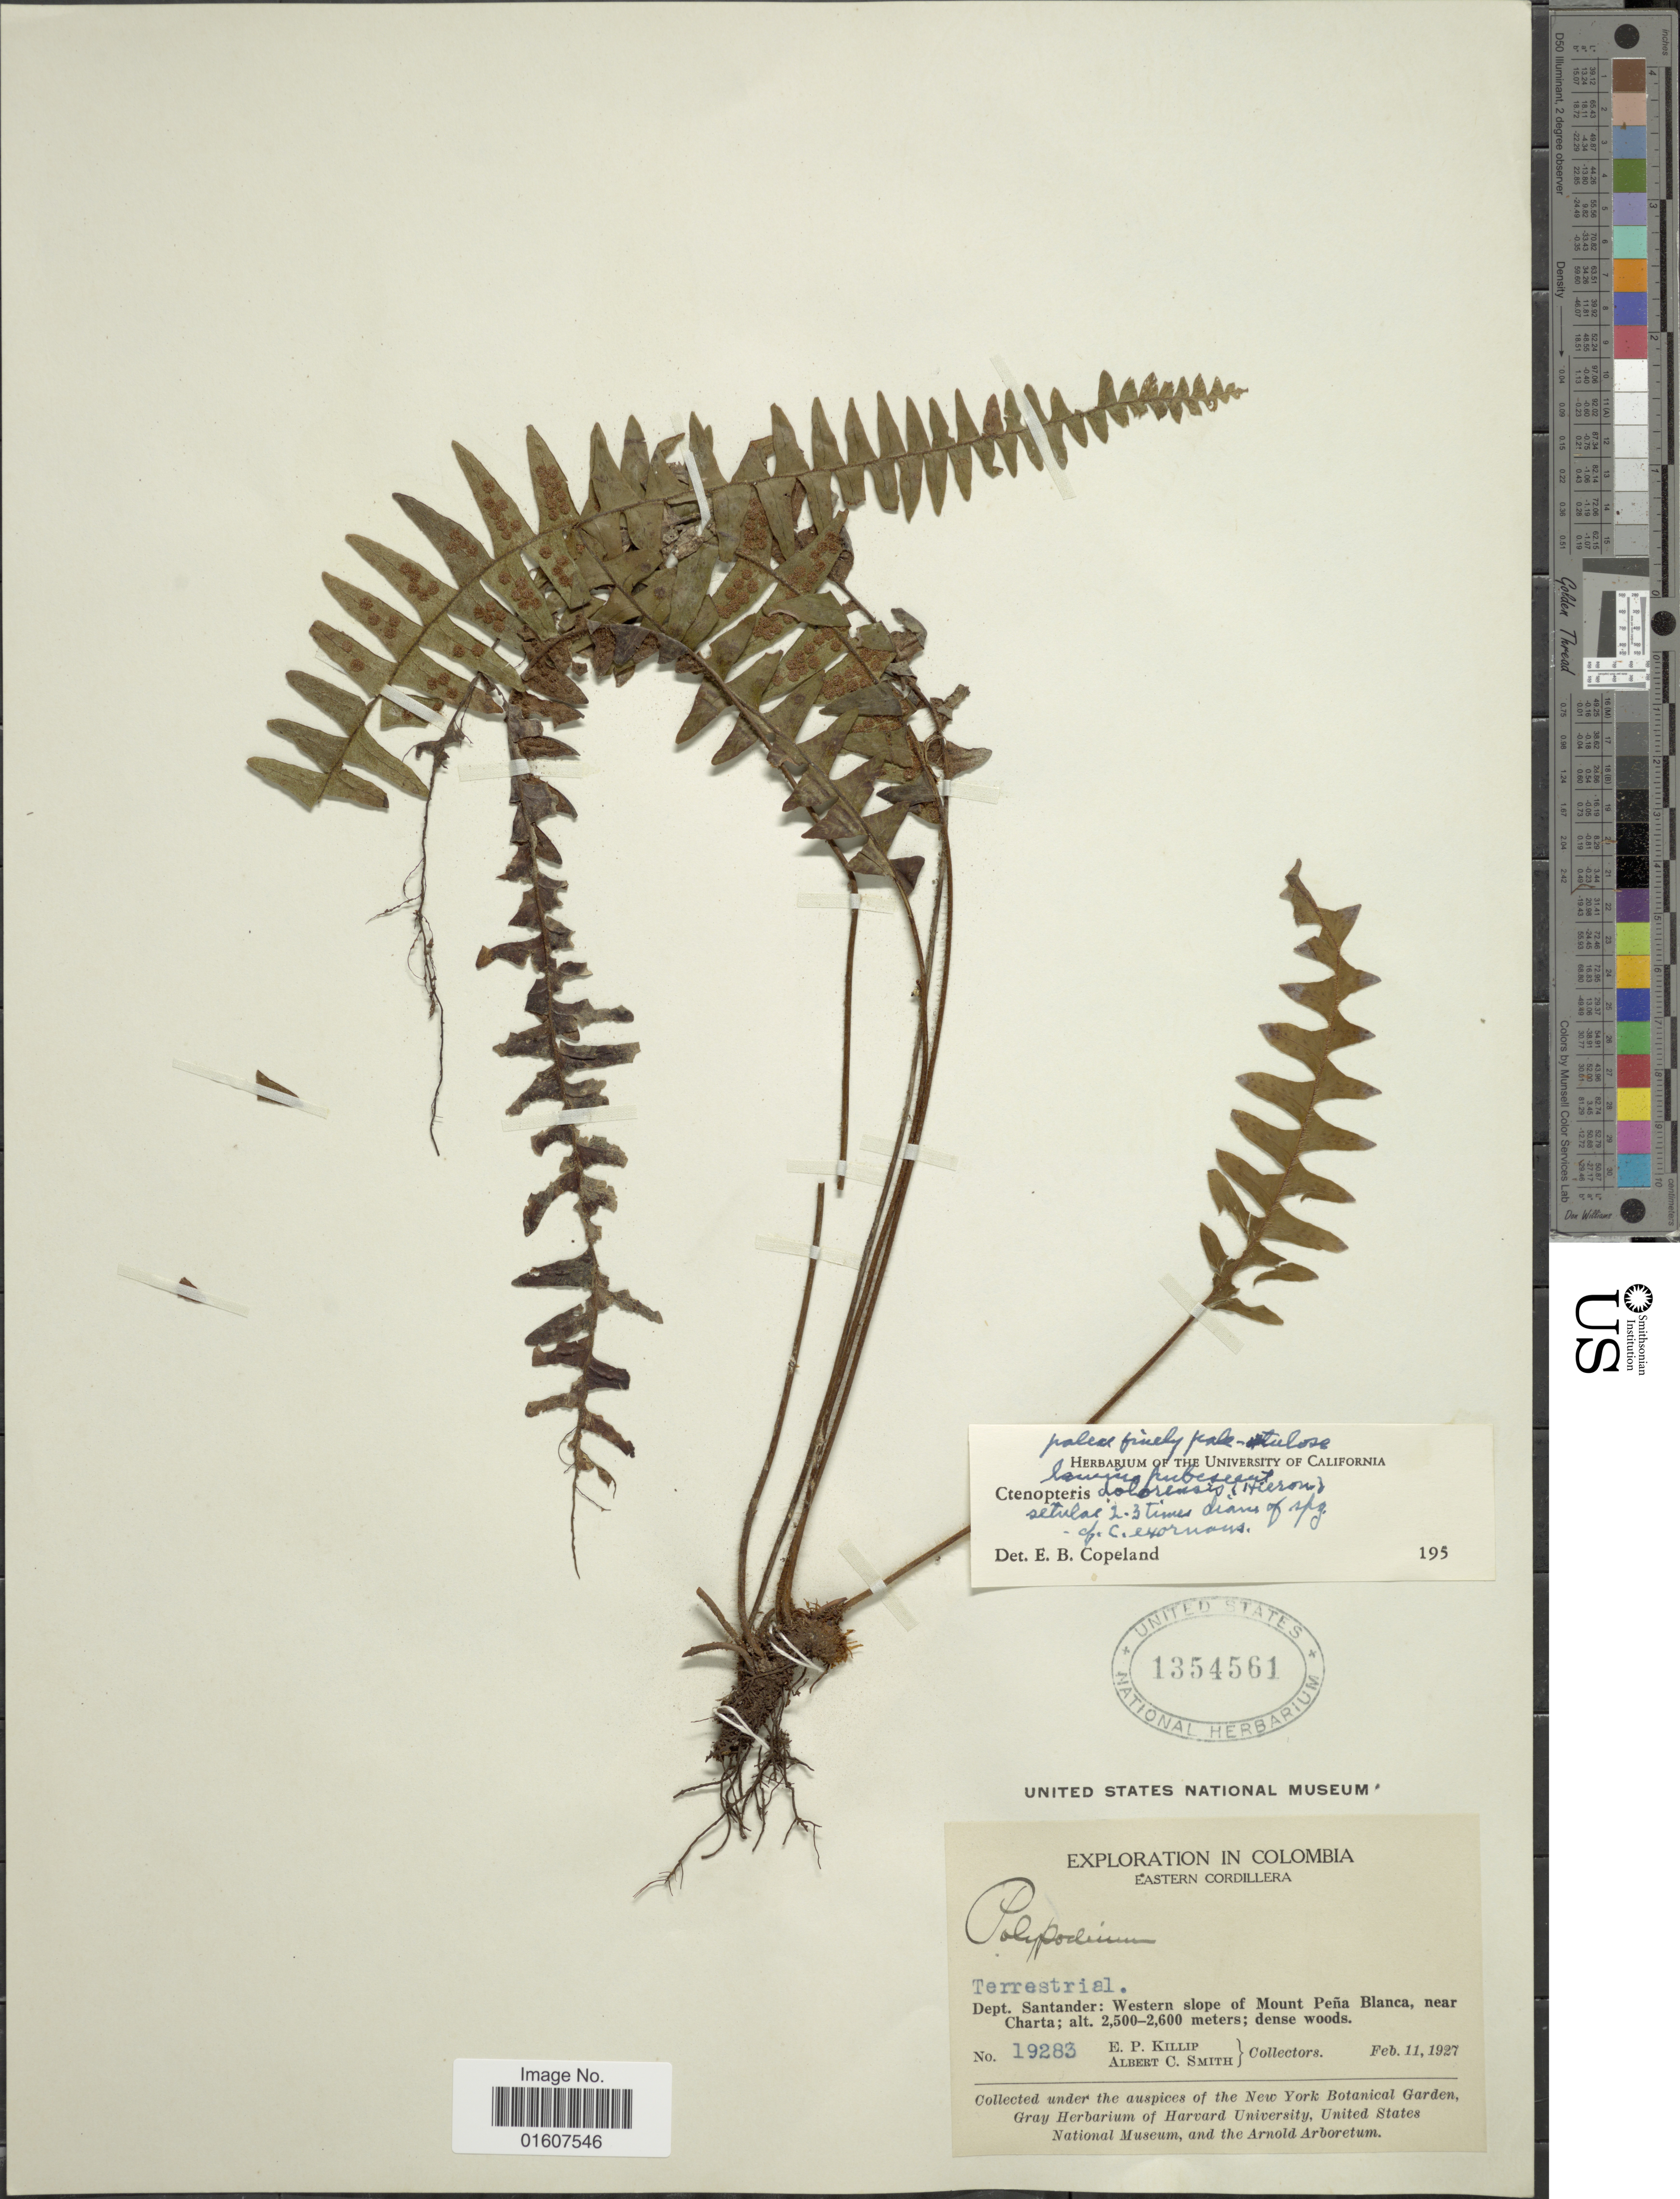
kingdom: Plantae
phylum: Tracheophyta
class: Polypodiopsida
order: Polypodiales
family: Polypodiaceae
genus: Terpsichore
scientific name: Terpsichore dolorensis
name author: (Hieron.) A.R. Sm.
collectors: E. P. Killip & A. C. Smith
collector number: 19283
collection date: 1927-02-11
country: Colombia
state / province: Santander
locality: Eastern Cordillera, Dept Santander: Western slope of Mount Peña Blanca, near Charta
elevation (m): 2500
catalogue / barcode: US 1354561